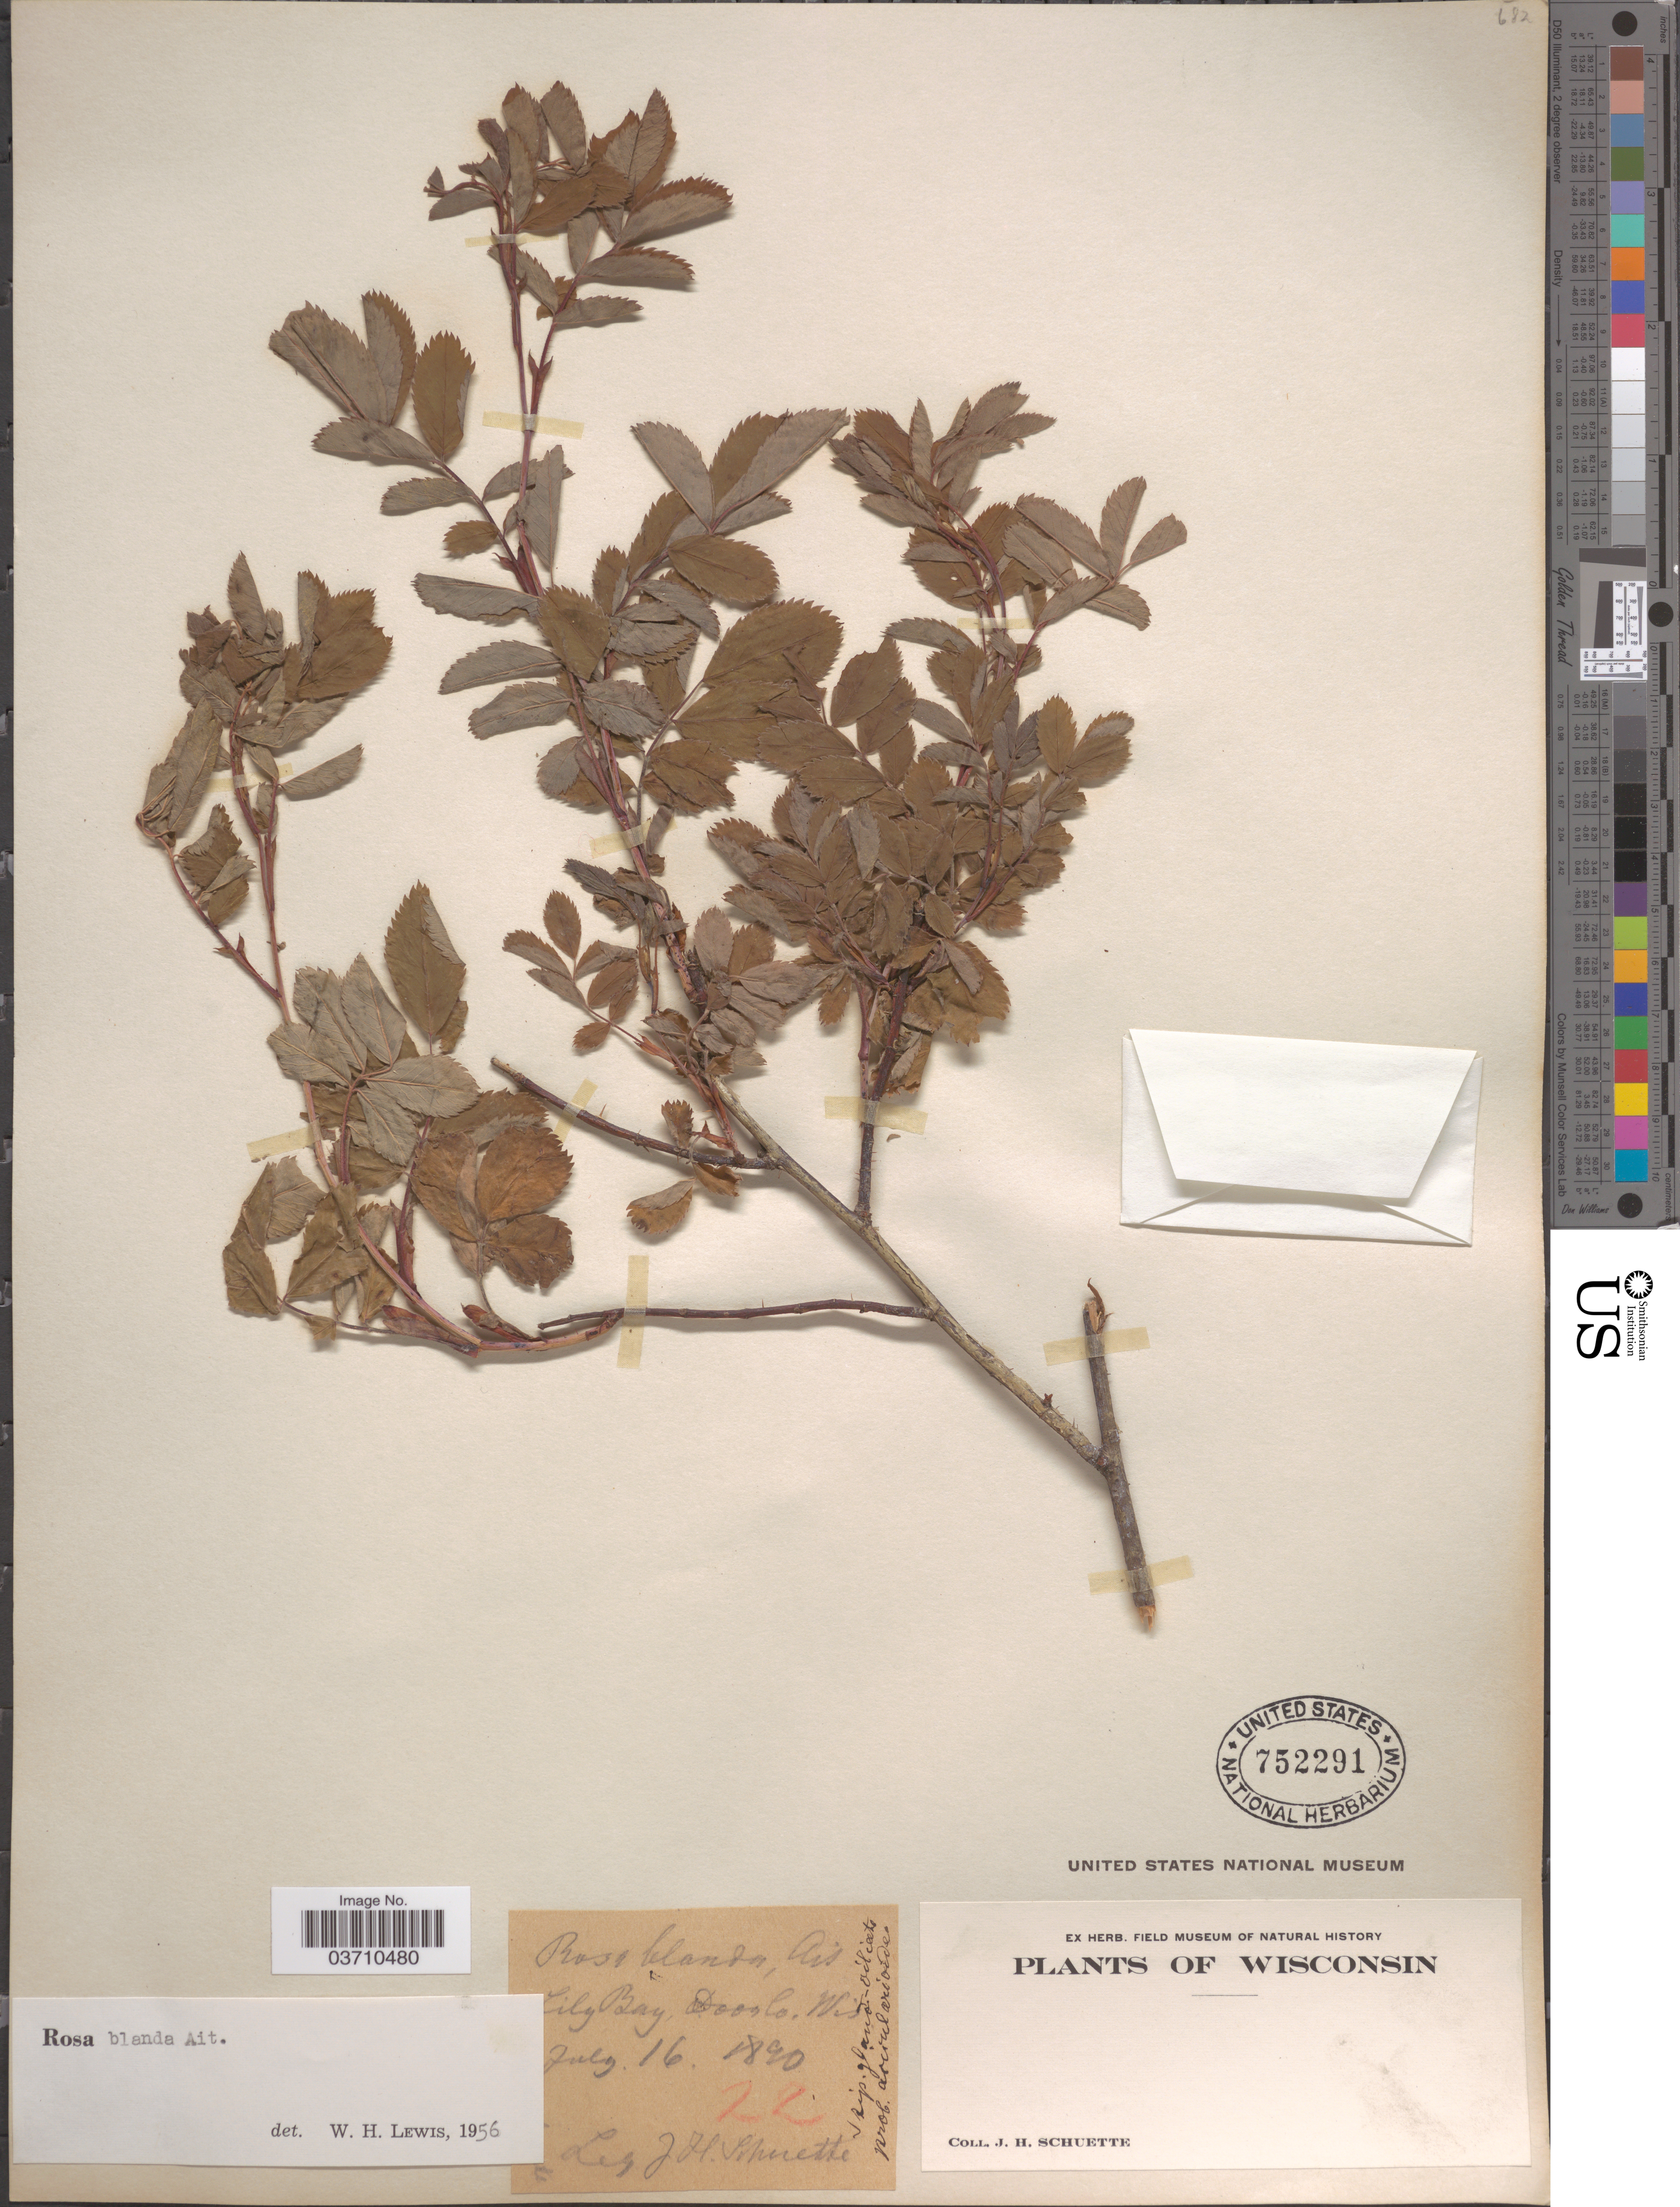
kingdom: Plantae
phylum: Tracheophyta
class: Magnoliopsida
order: Rosales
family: Rosaceae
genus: Rosa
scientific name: Rosa blanda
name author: Aiton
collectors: J. H. Schuette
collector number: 22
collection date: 1890-07-16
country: United States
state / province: Wisconsin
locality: Lily Bay, Door Co.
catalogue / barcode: US 752291